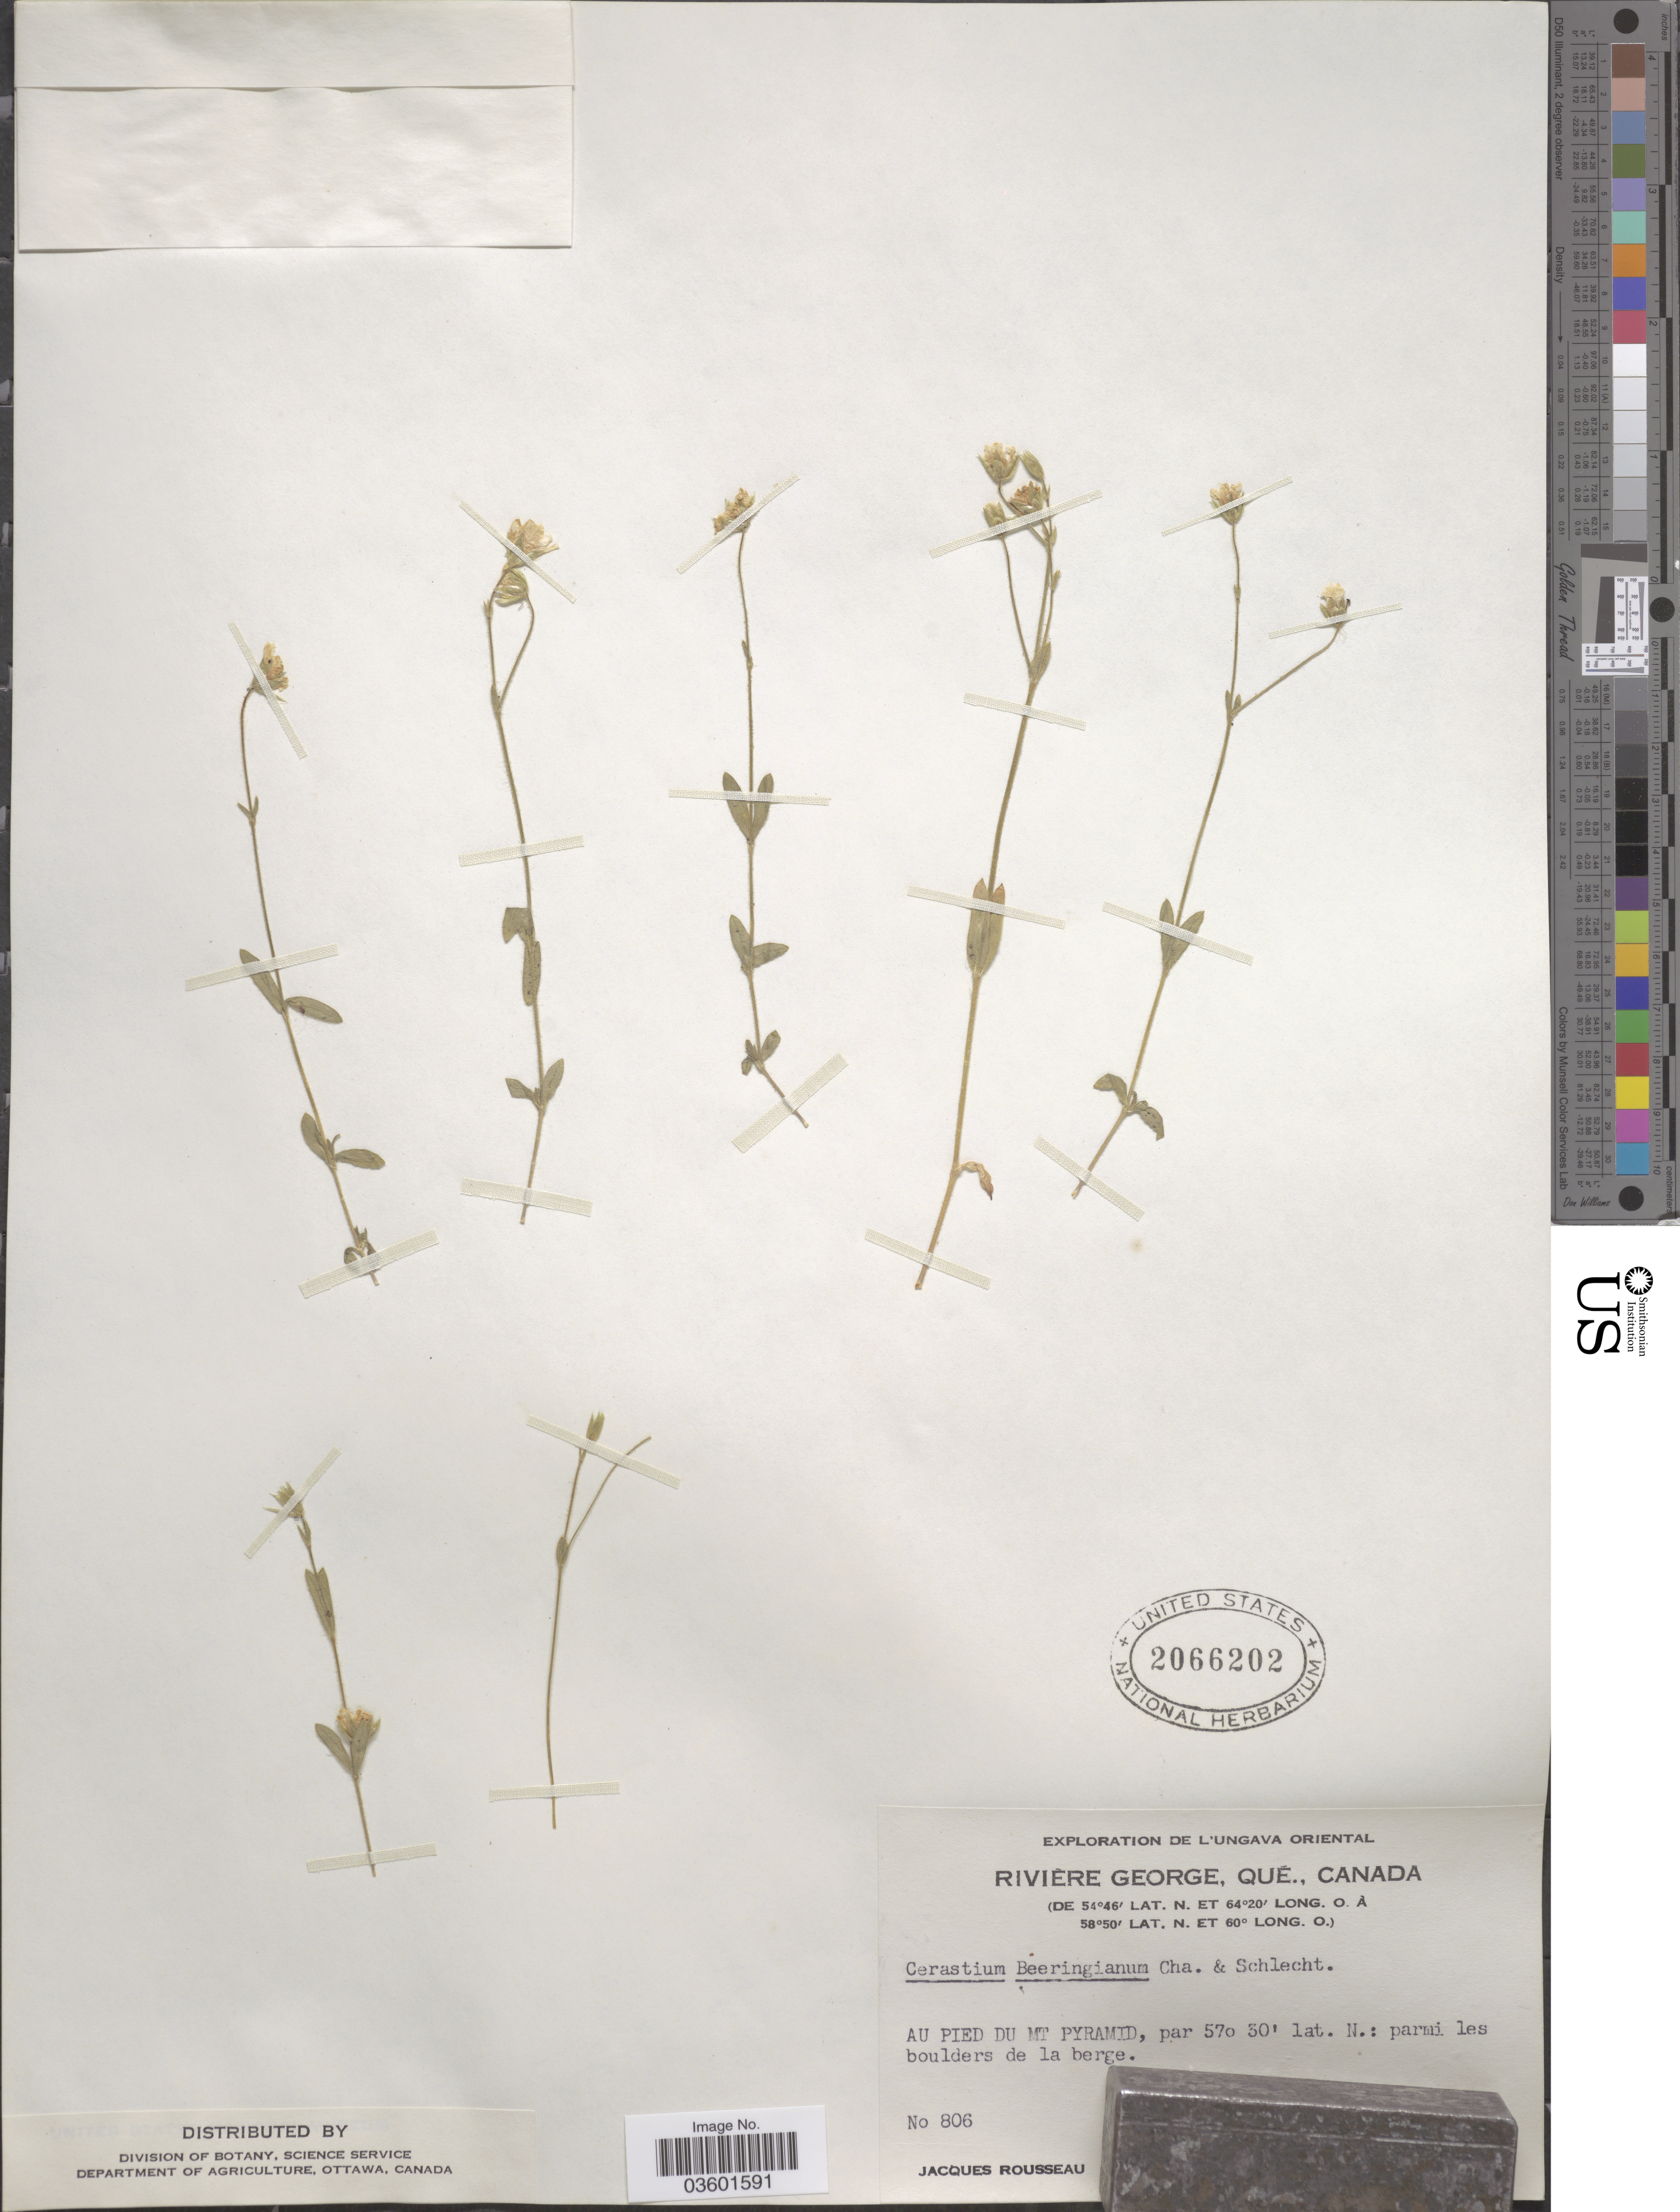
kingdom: Plantae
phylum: Tracheophyta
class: Magnoliopsida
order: Caryophyllales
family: Caryophyllaceae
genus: Cerastium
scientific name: Cerastium beeringianum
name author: Cham. & Schltdl.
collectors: J. Rousseau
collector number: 806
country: Canada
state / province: Quebec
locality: Rivière George. Au Pied du Mt Pyramid: parmi les boulders de la berge. Ungava Oriental.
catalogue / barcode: US 2066202